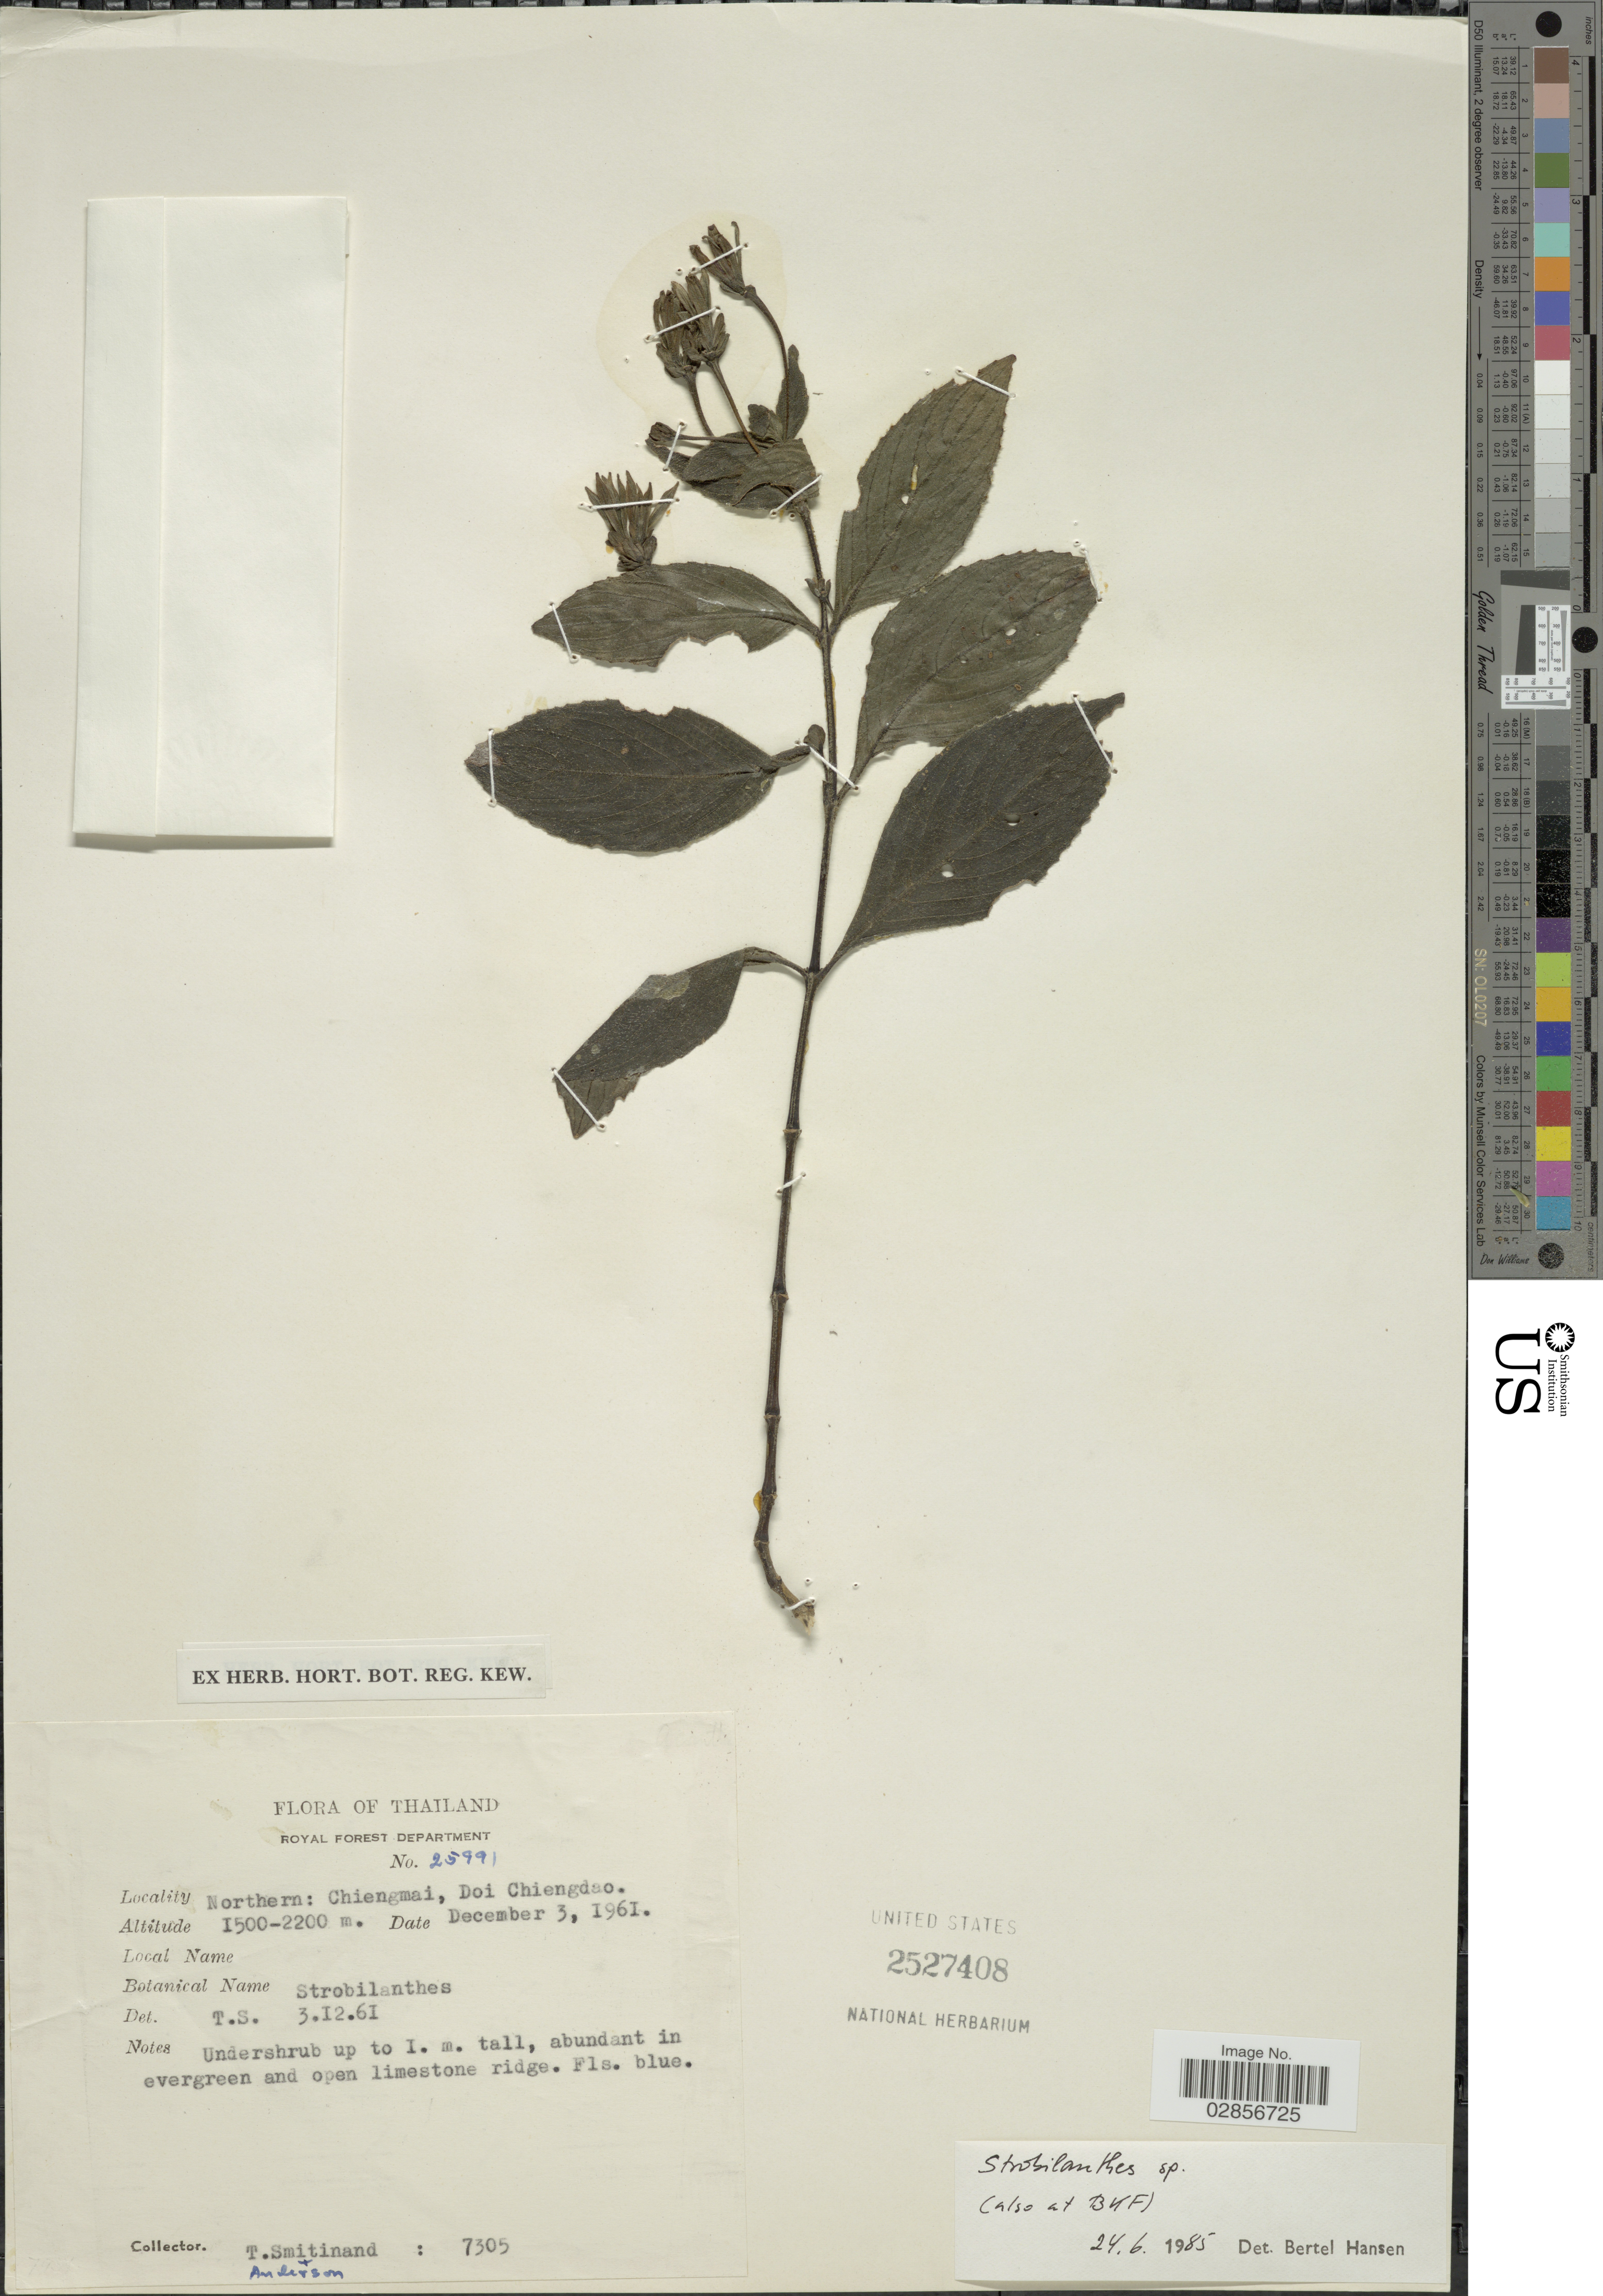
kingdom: Plantae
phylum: Tracheophyta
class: Magnoliopsida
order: Lamiales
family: Acanthaceae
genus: Strobilanthes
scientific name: Strobilanthes sp.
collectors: T. Smitinand & -- Anderson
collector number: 7305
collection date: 1961-12-03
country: Thailand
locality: Royal Forest Department, Northern: Chiengmai, Doi Chiengdao.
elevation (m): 1500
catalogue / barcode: US 2527408